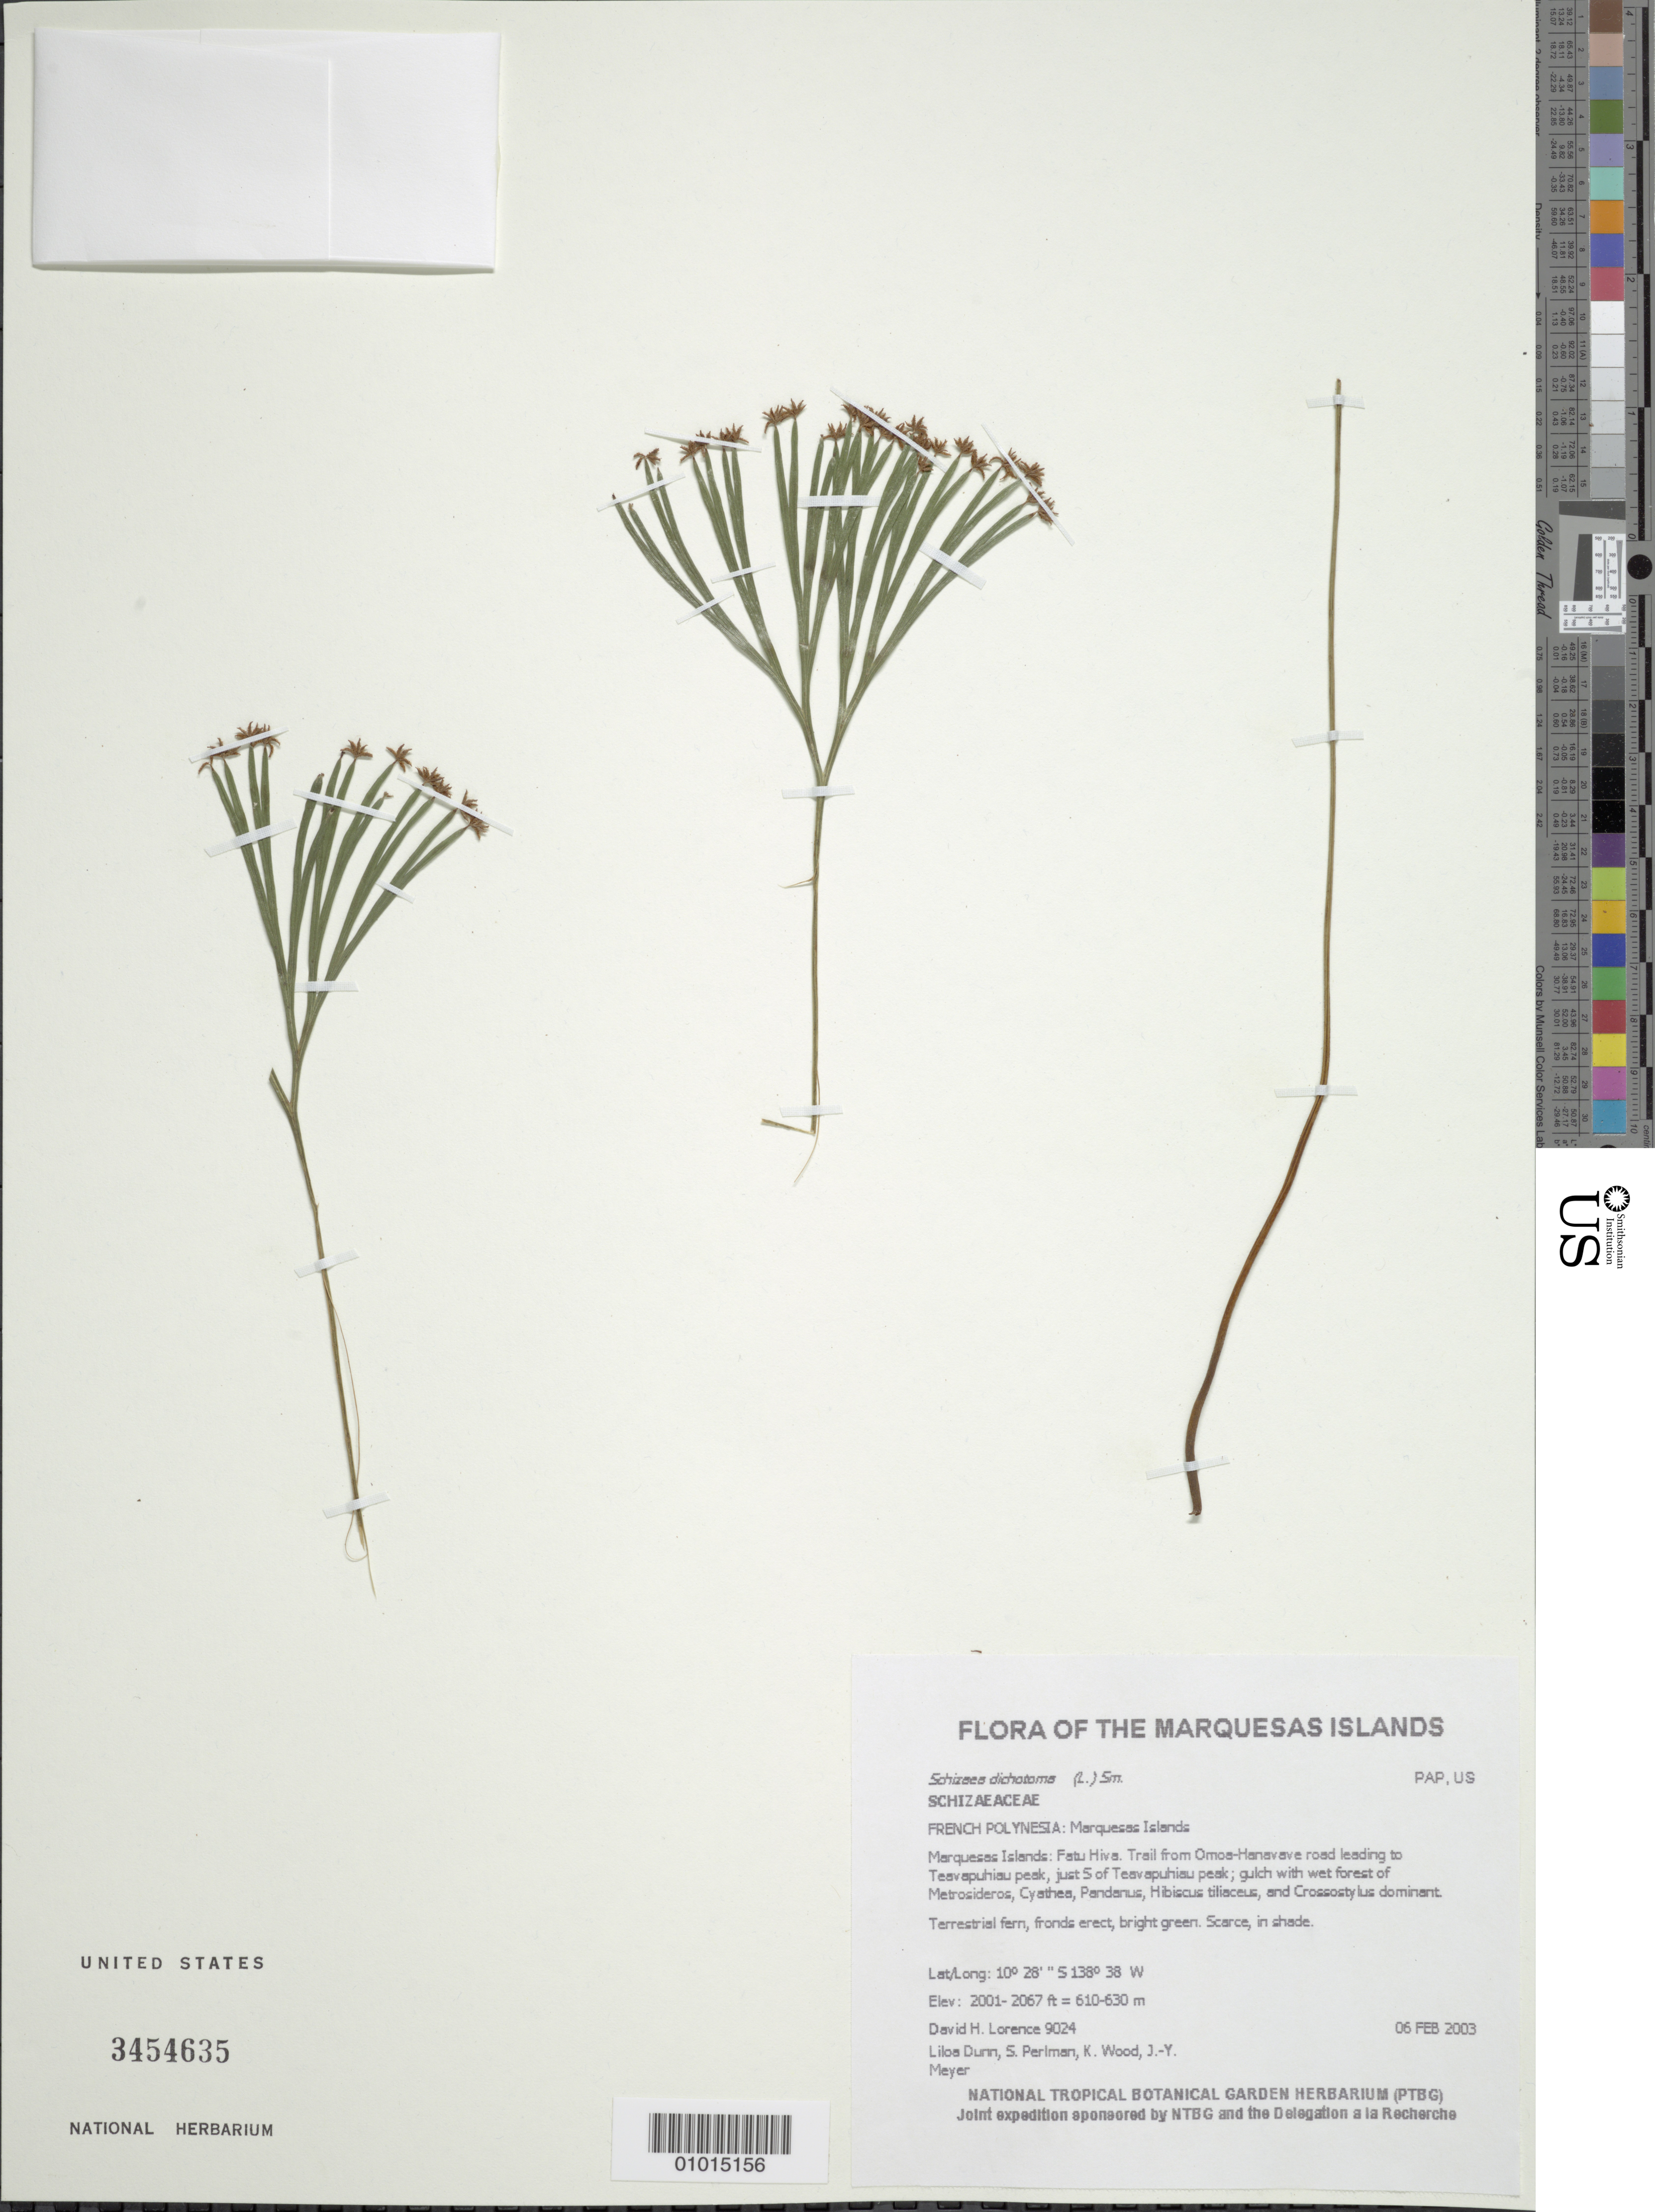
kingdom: Plantae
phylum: Tracheophyta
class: Polypodiopsida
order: Schizaeales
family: Schizaeaceae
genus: Schizaea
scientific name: Schizaea dichotoma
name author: (L.) J. Sm.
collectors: D. Lorence, L. Dunn, S. P. Perlman, K. R. Wood & J.-Y. Meyer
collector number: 9024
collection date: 2003-02-06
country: French Polynesia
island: Fatu Hiva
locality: Trail from Omoa-Hanavave road leading to Teavapuhiau peak, just S of Teavapuhiau peak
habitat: Gulch with wet forest. Scarce, in shade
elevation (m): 610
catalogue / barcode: US 3454635